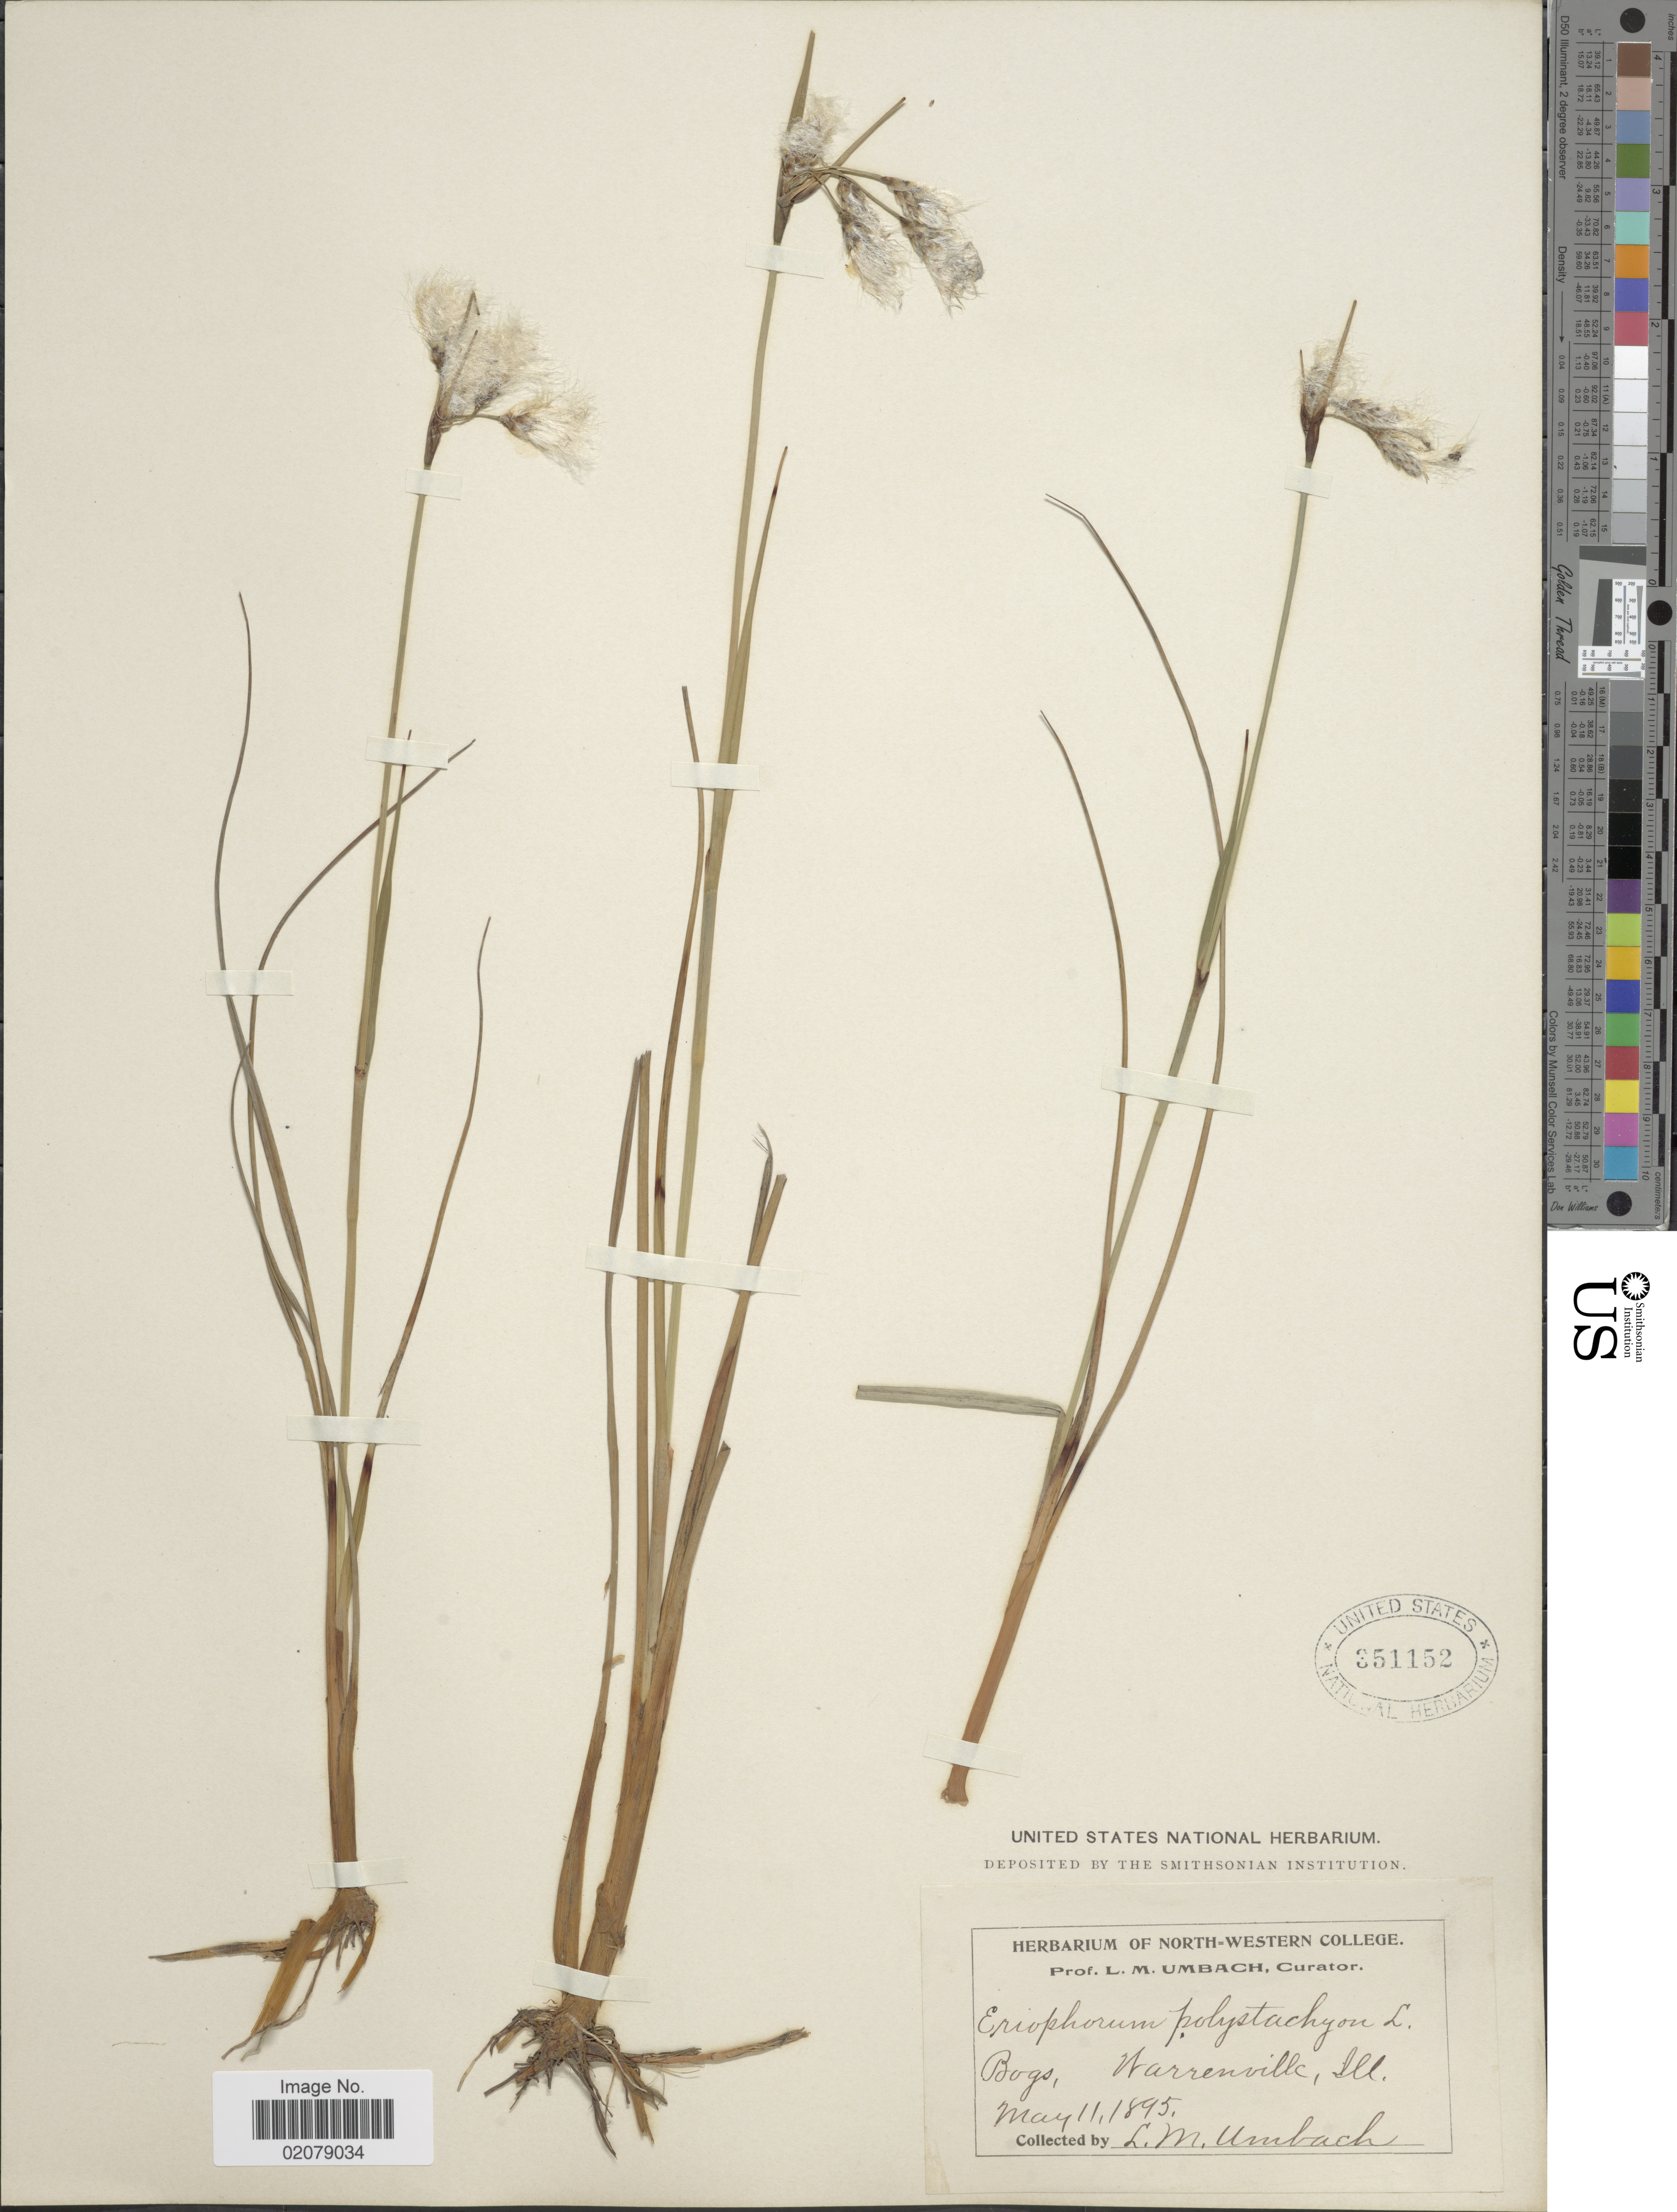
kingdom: Plantae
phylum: Tracheophyta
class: Liliopsida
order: Poales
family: Cyperaceae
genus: Eriophorum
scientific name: Eriophorum viridicarinatum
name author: (Englem.) Fernald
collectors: L. M. Umbach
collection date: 1895-05-11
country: United States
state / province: Illinois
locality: Warrenville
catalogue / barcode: US 351152